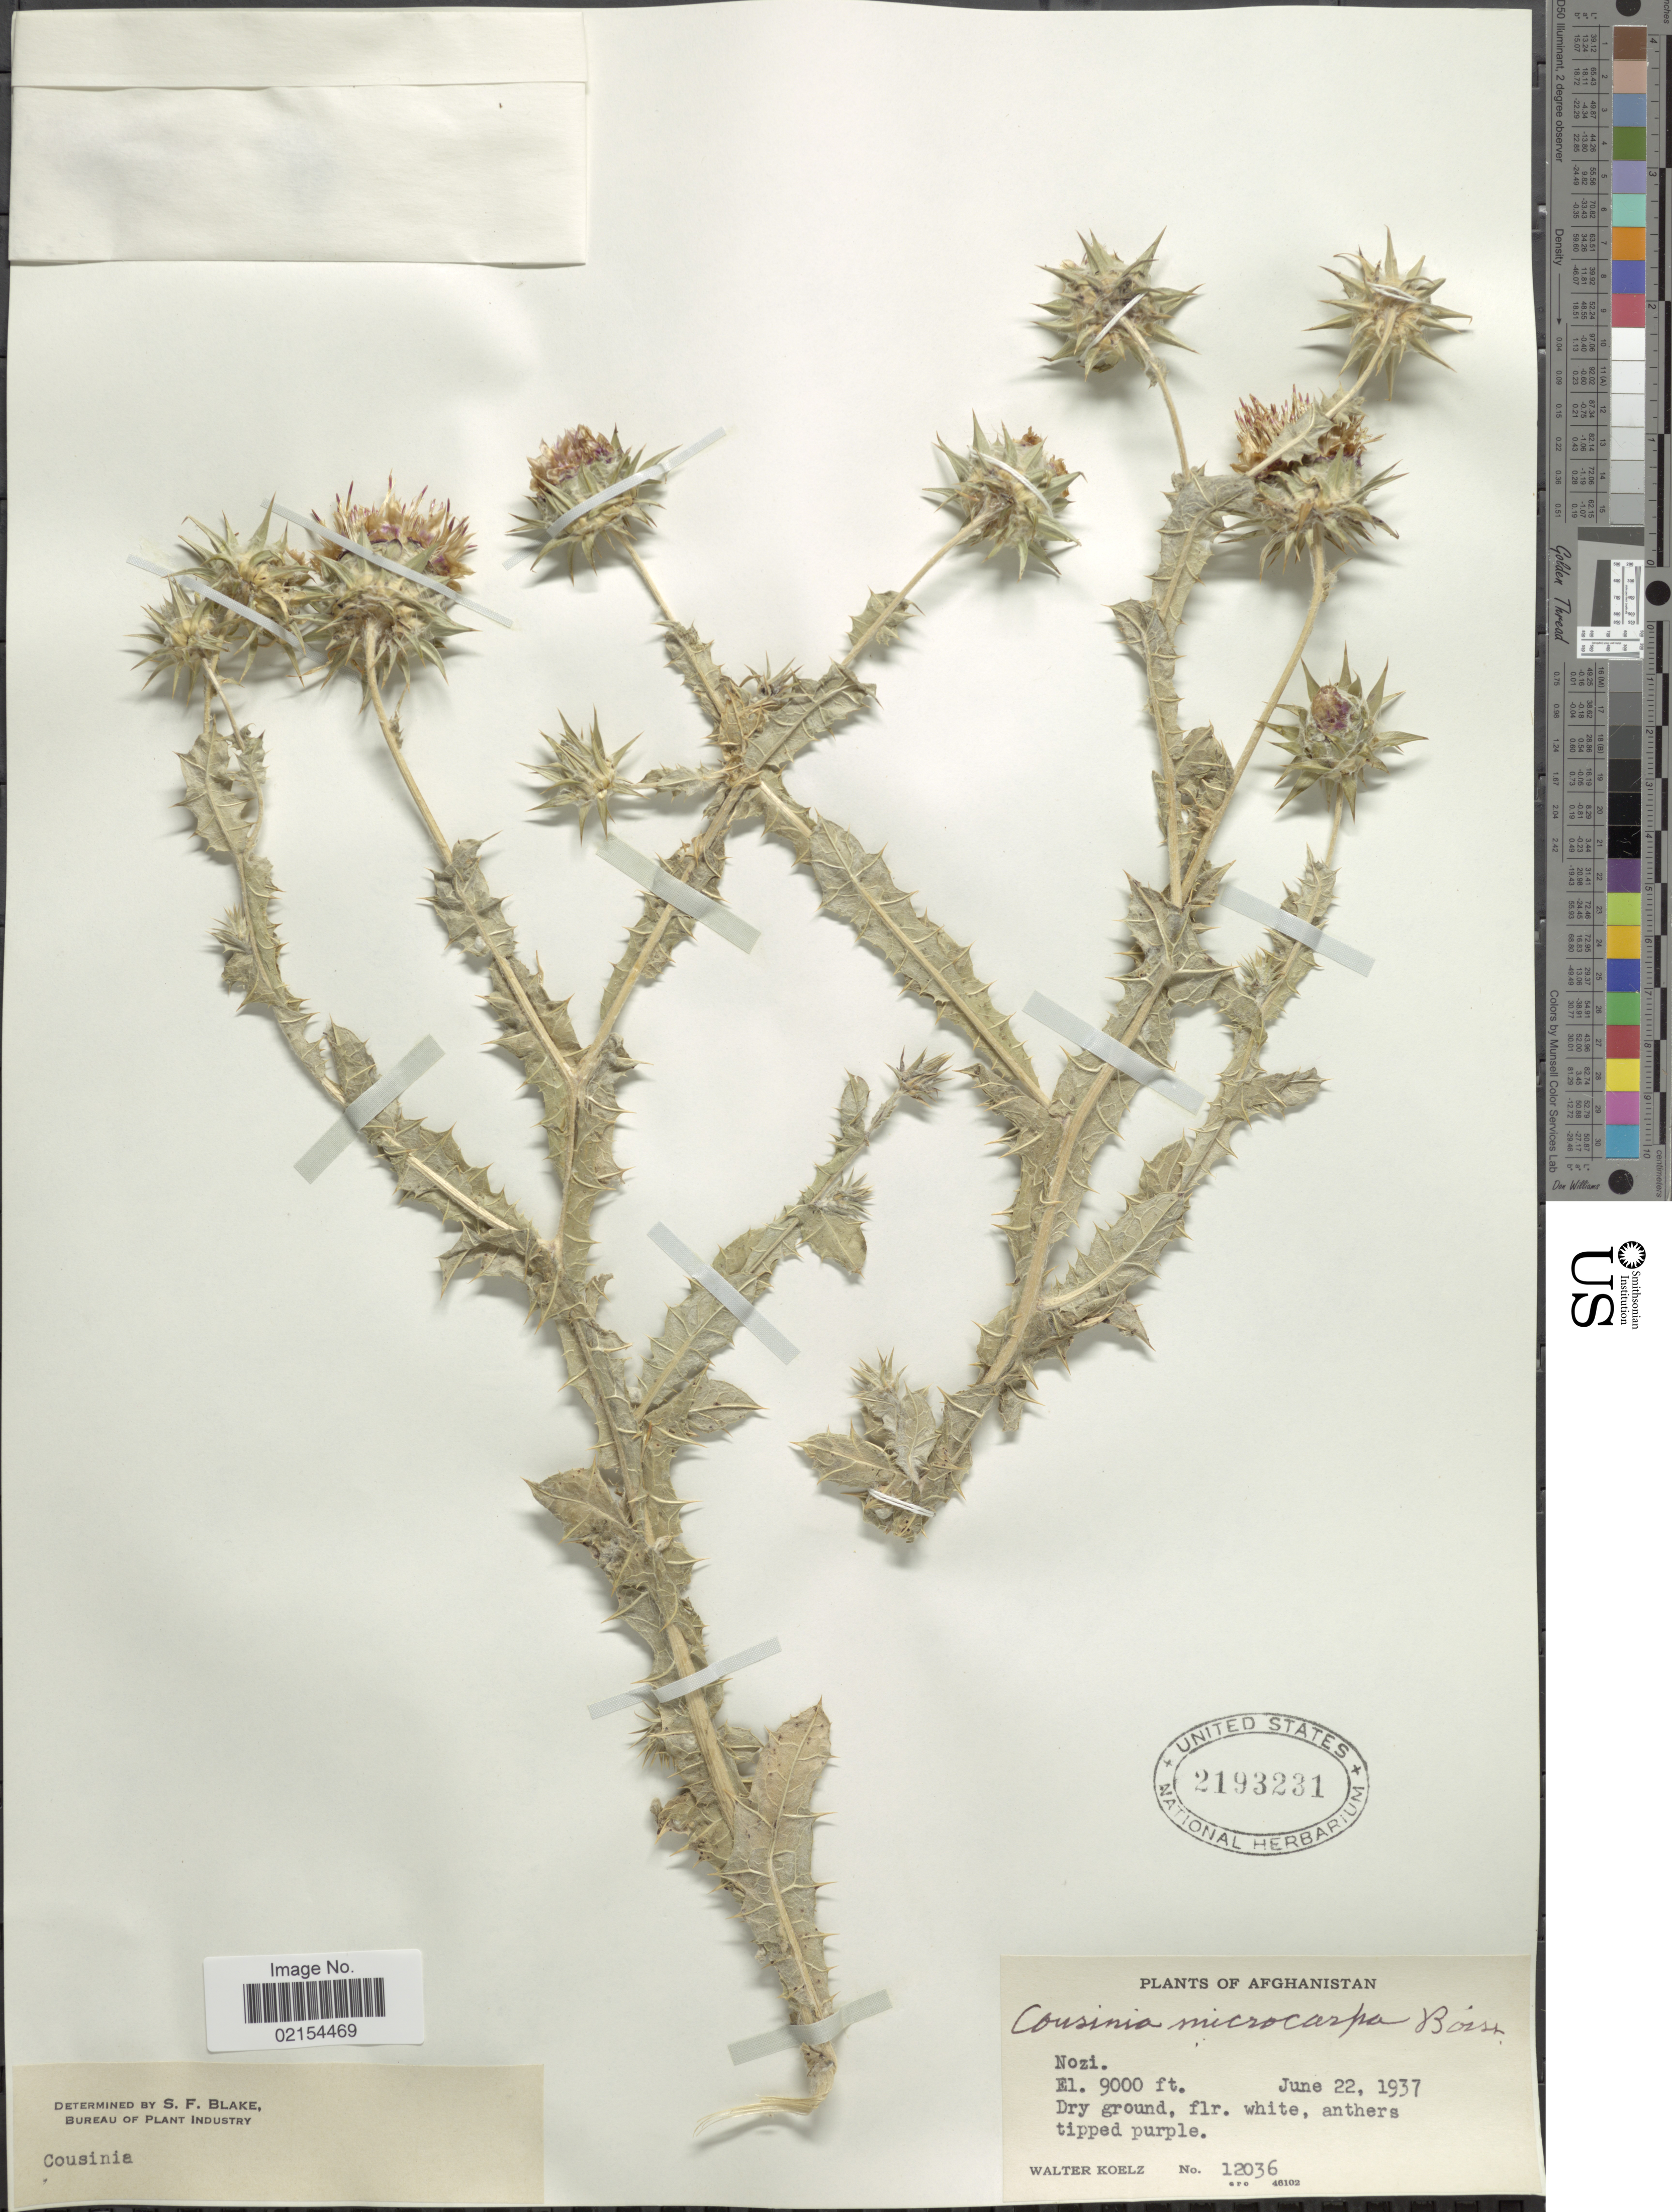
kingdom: Plantae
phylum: Tracheophyta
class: Magnoliopsida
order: Asterales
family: Asteraceae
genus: Cousinia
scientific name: Cousinia microcarpa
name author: Boiss.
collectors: W. N. Koelz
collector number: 12036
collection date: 1937-06-22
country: Afghanistan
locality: Nozi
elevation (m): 2743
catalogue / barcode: US 2193231